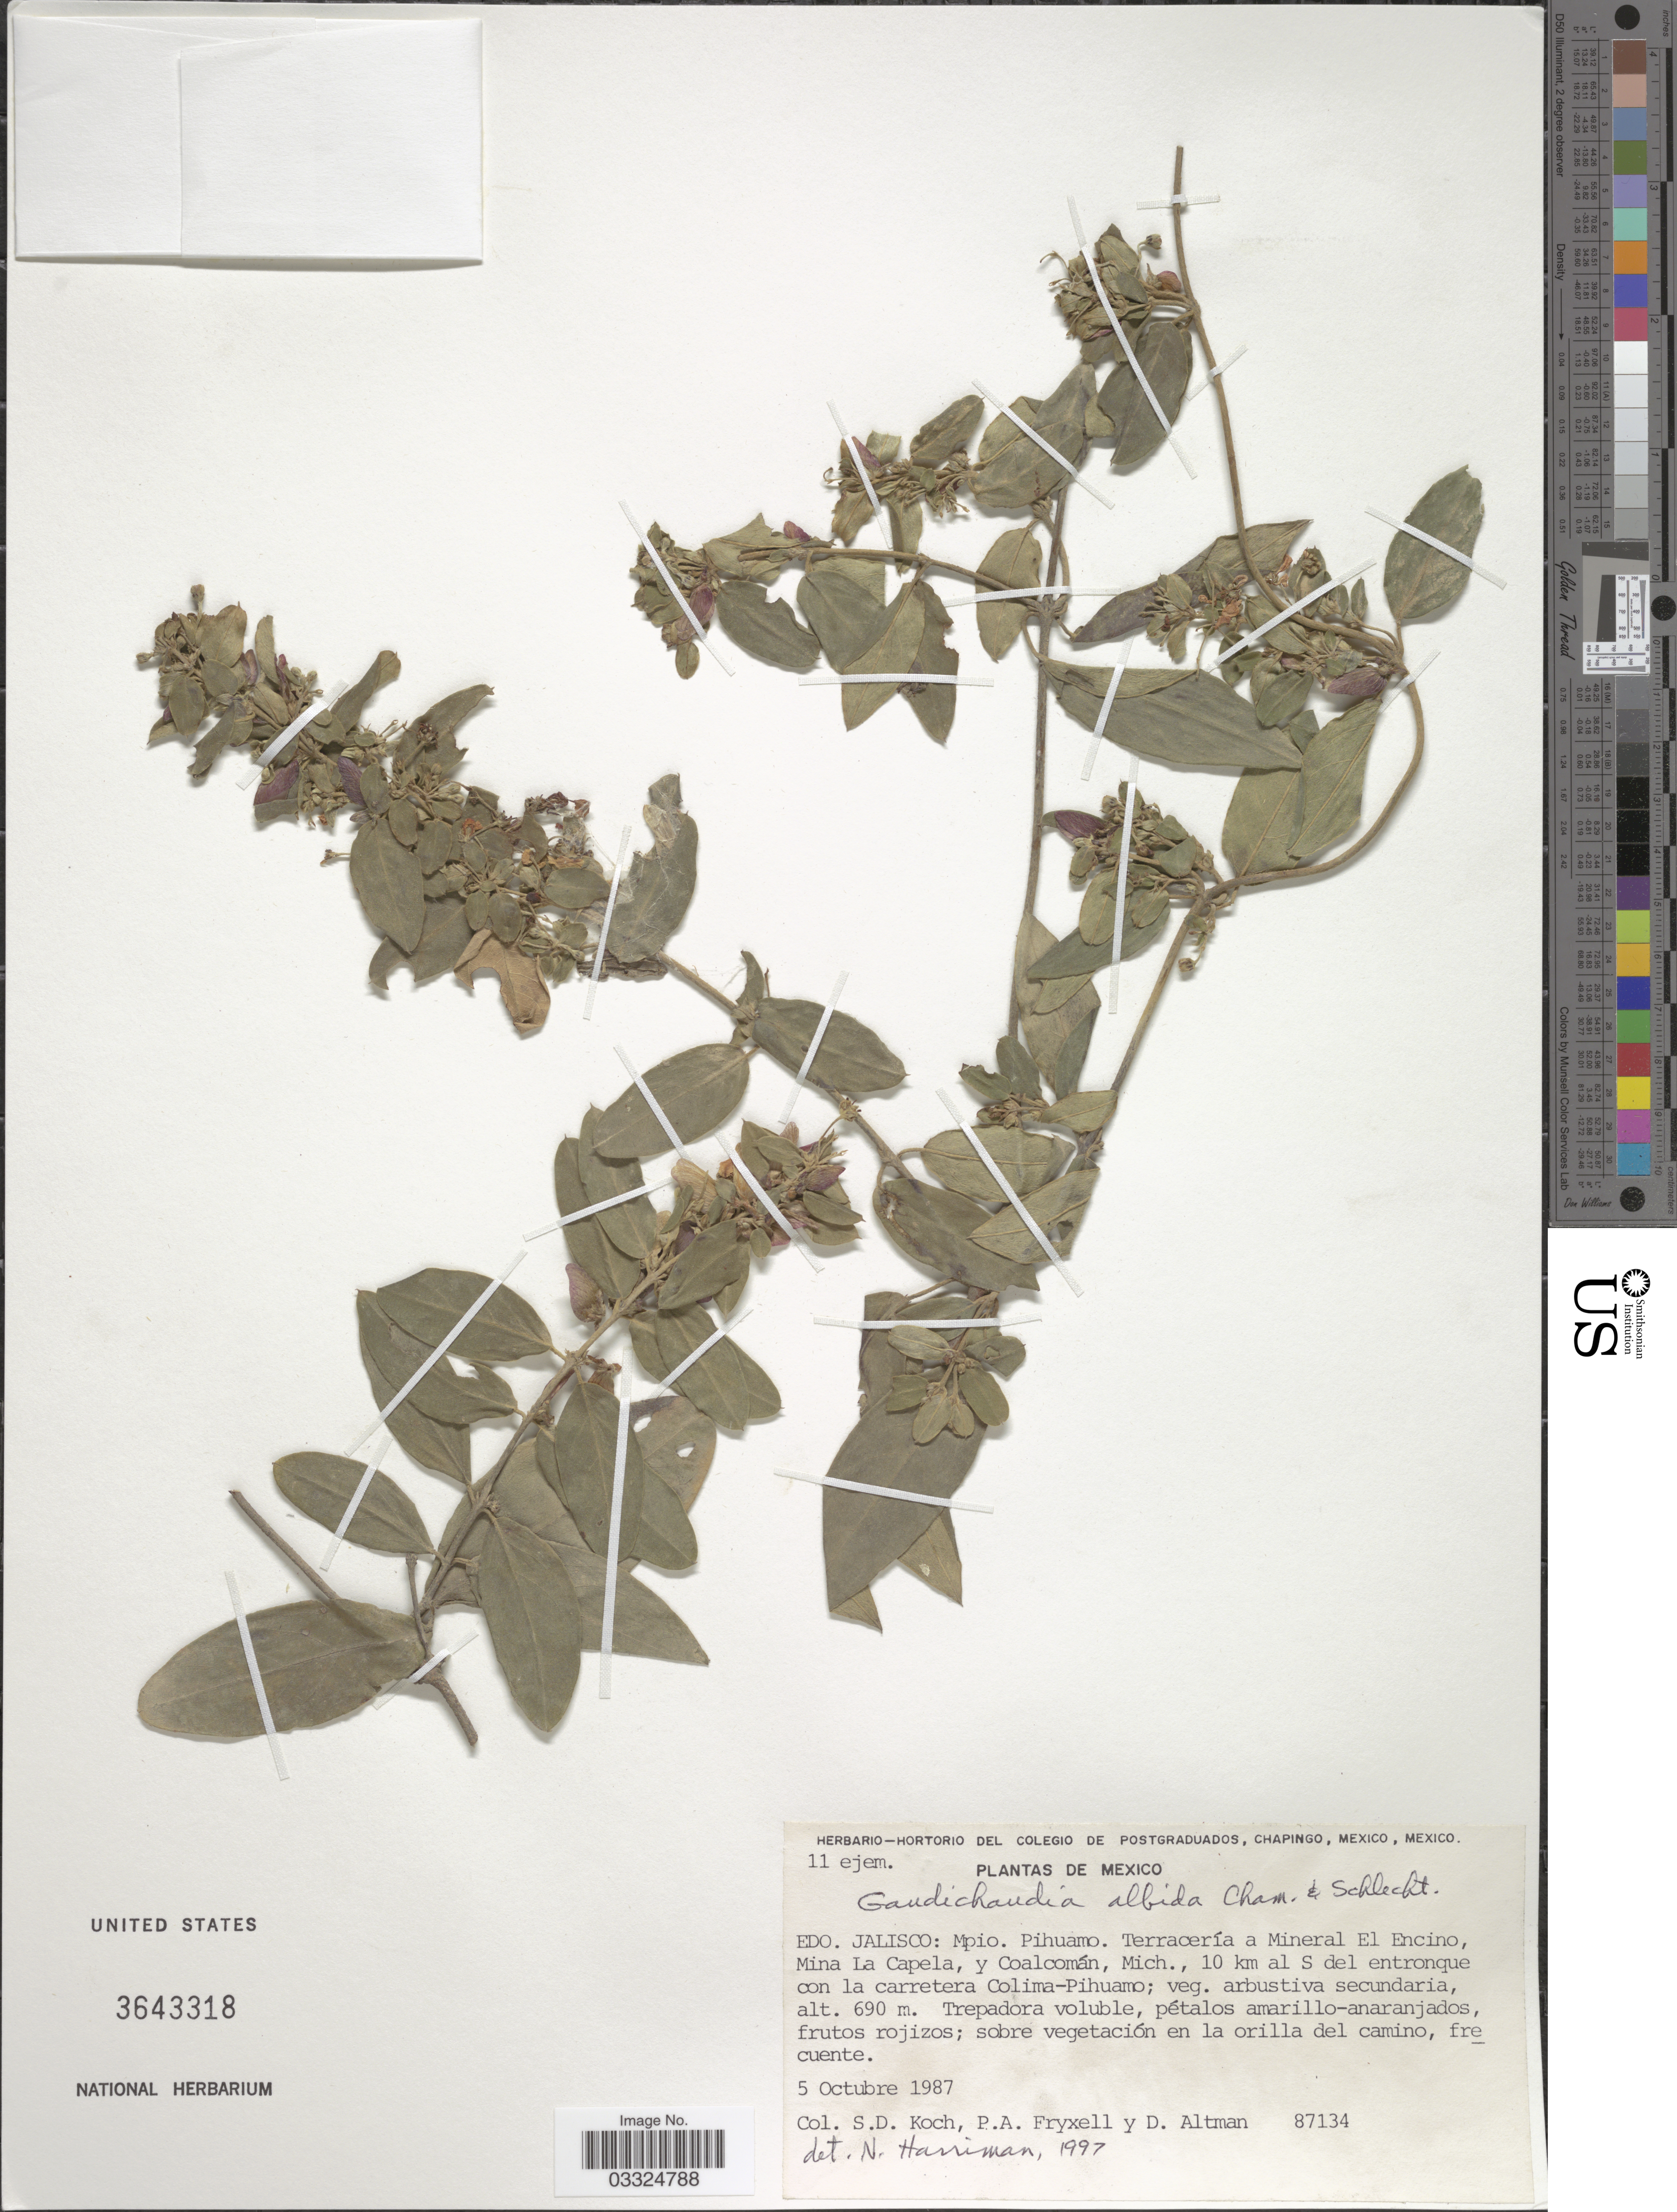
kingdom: Plantae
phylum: Tracheophyta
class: Magnoliopsida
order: Malpighiales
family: Malpighiaceae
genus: Gaudichaudia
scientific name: Gaudichaudia albida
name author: Schltdl. & Cham.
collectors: S. Koch, P. A. Fryxell & D. Altman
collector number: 87134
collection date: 1987-10-05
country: Mexico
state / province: Jalisco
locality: Mpio. Pihuamo. Terracería a Mineral El Encino, Mina La Capela, y Coalcomán, Mich., 10 km al S del entronque con la carretera Colima-Pihuamo.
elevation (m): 690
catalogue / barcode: US 3643318